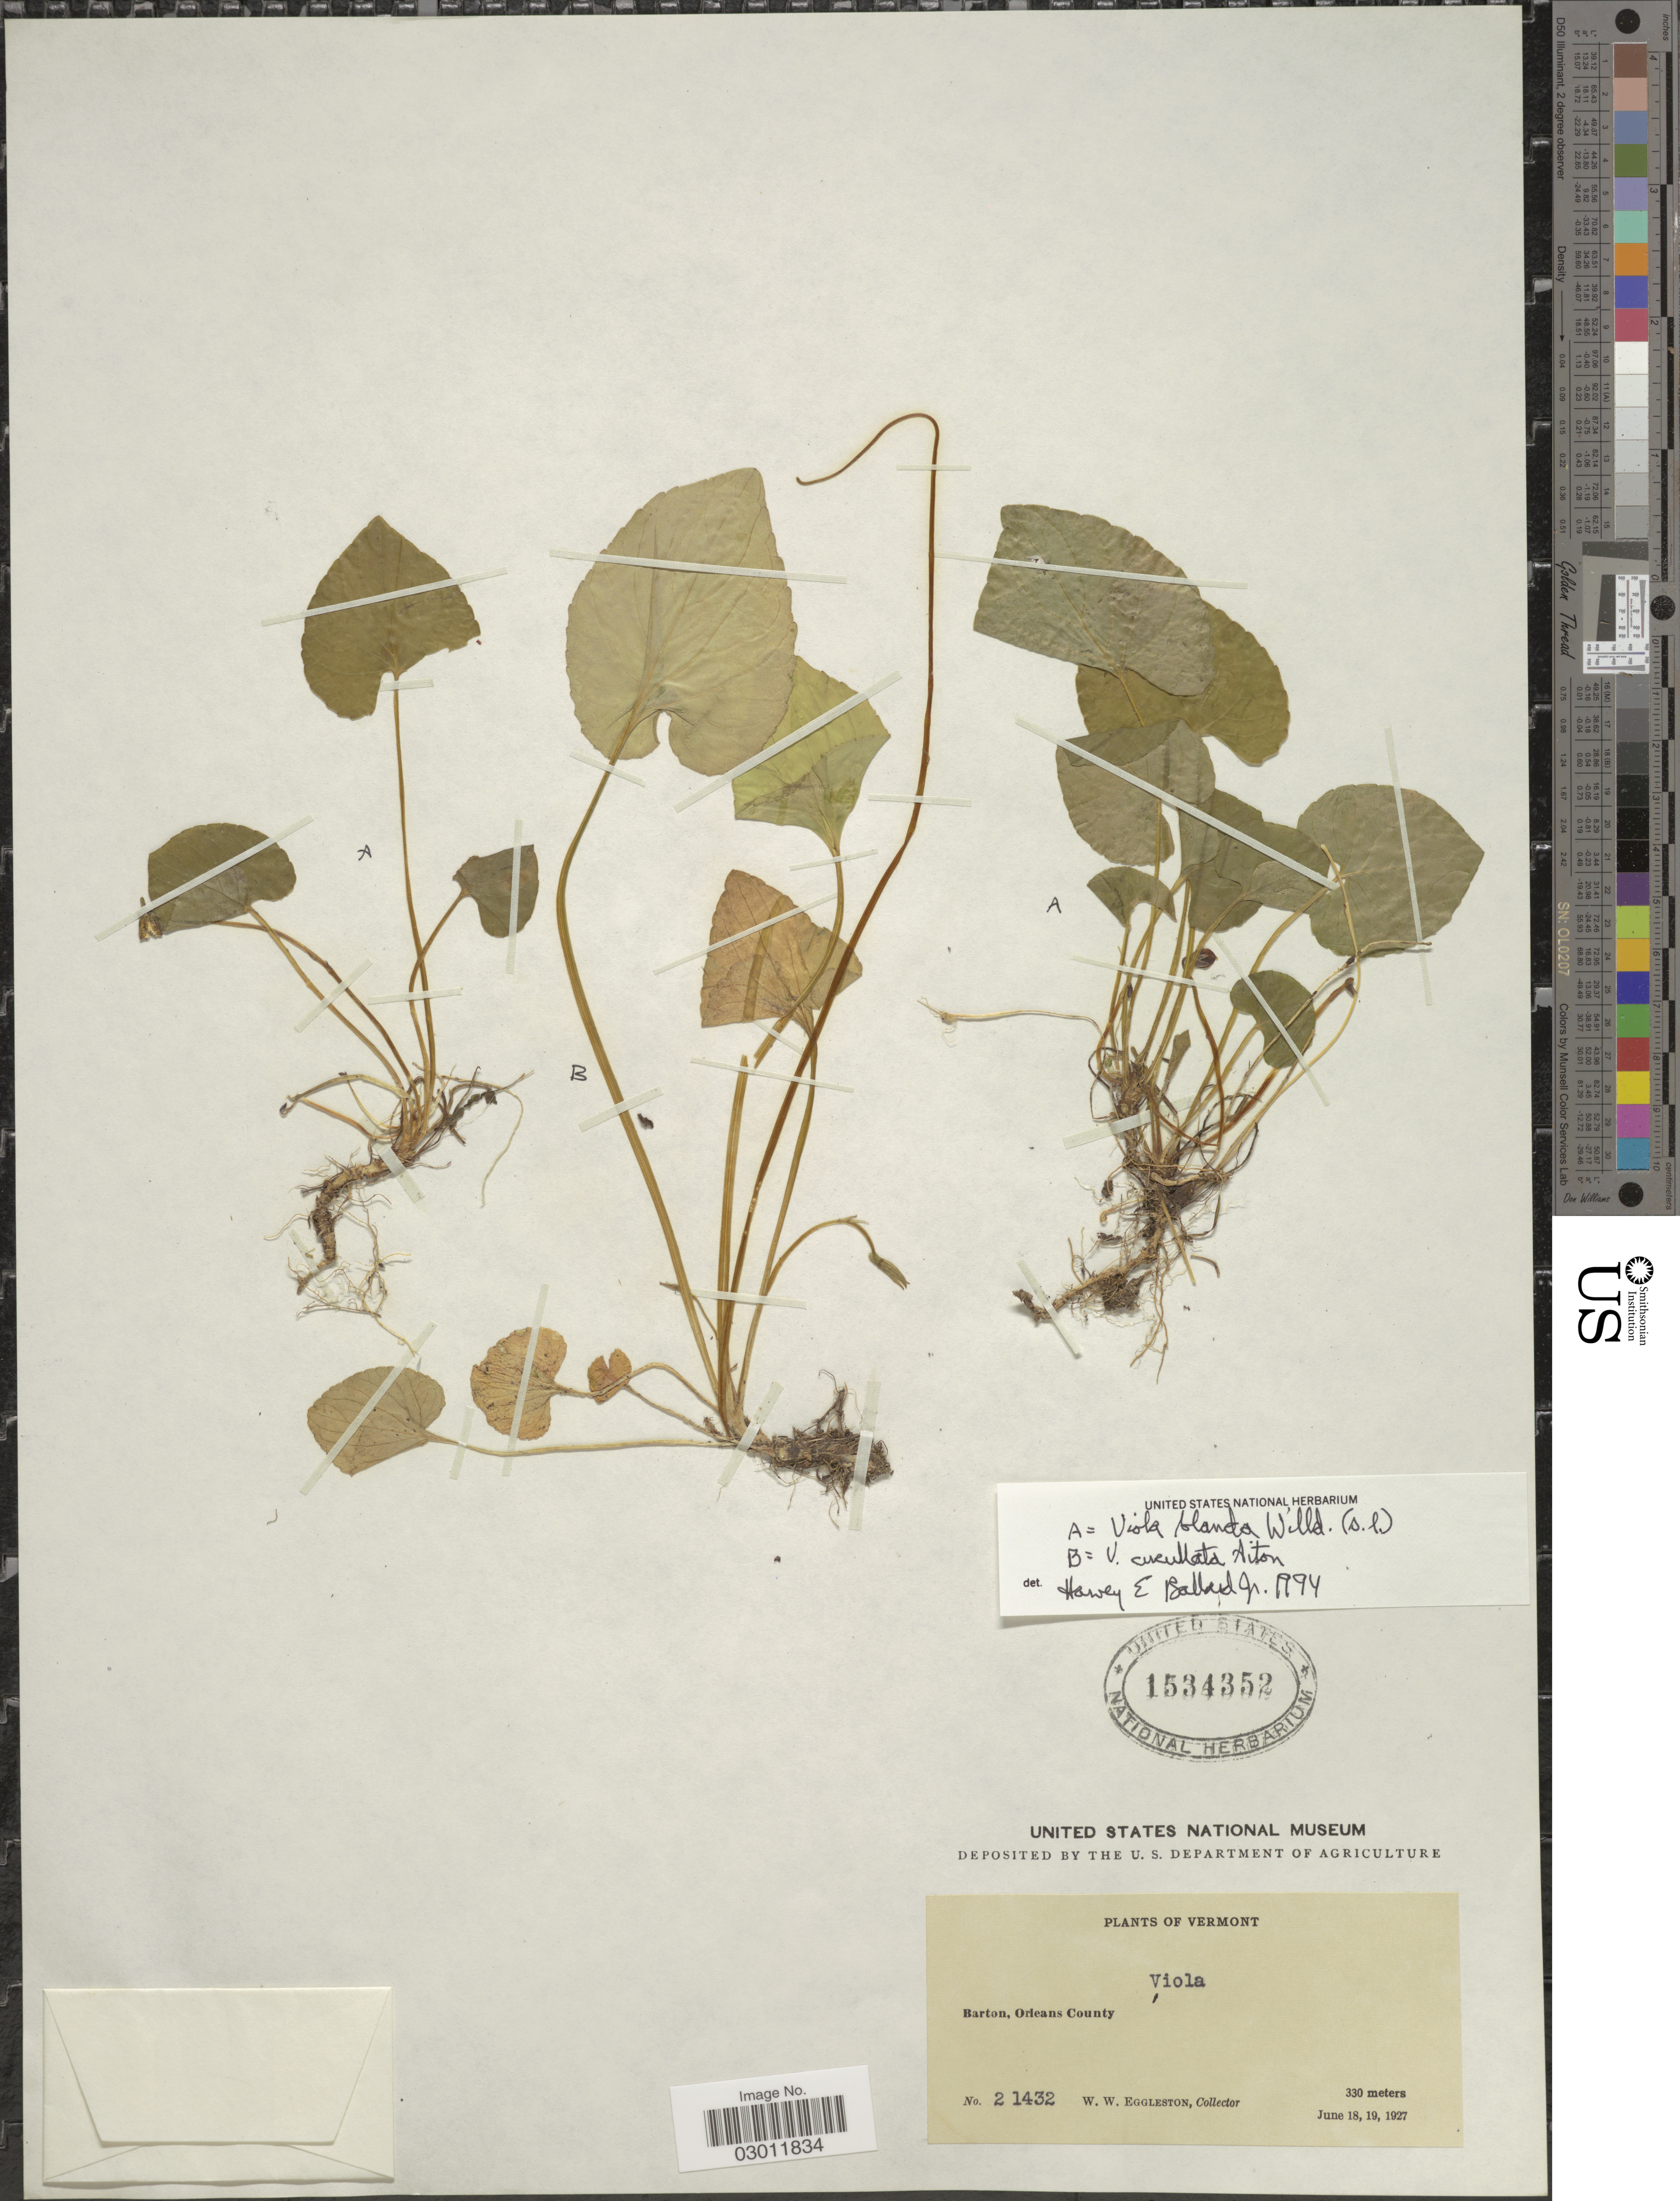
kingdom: Plantae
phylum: Tracheophyta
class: Magnoliopsida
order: Malpighiales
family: Violaceae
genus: Viola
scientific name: Viola blanda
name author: Willd.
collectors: W. W. Eggleston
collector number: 21432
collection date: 1927-06-18/1927-06-19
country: United States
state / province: Vermont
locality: Barton, Orleans County.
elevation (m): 330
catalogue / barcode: US 1534352